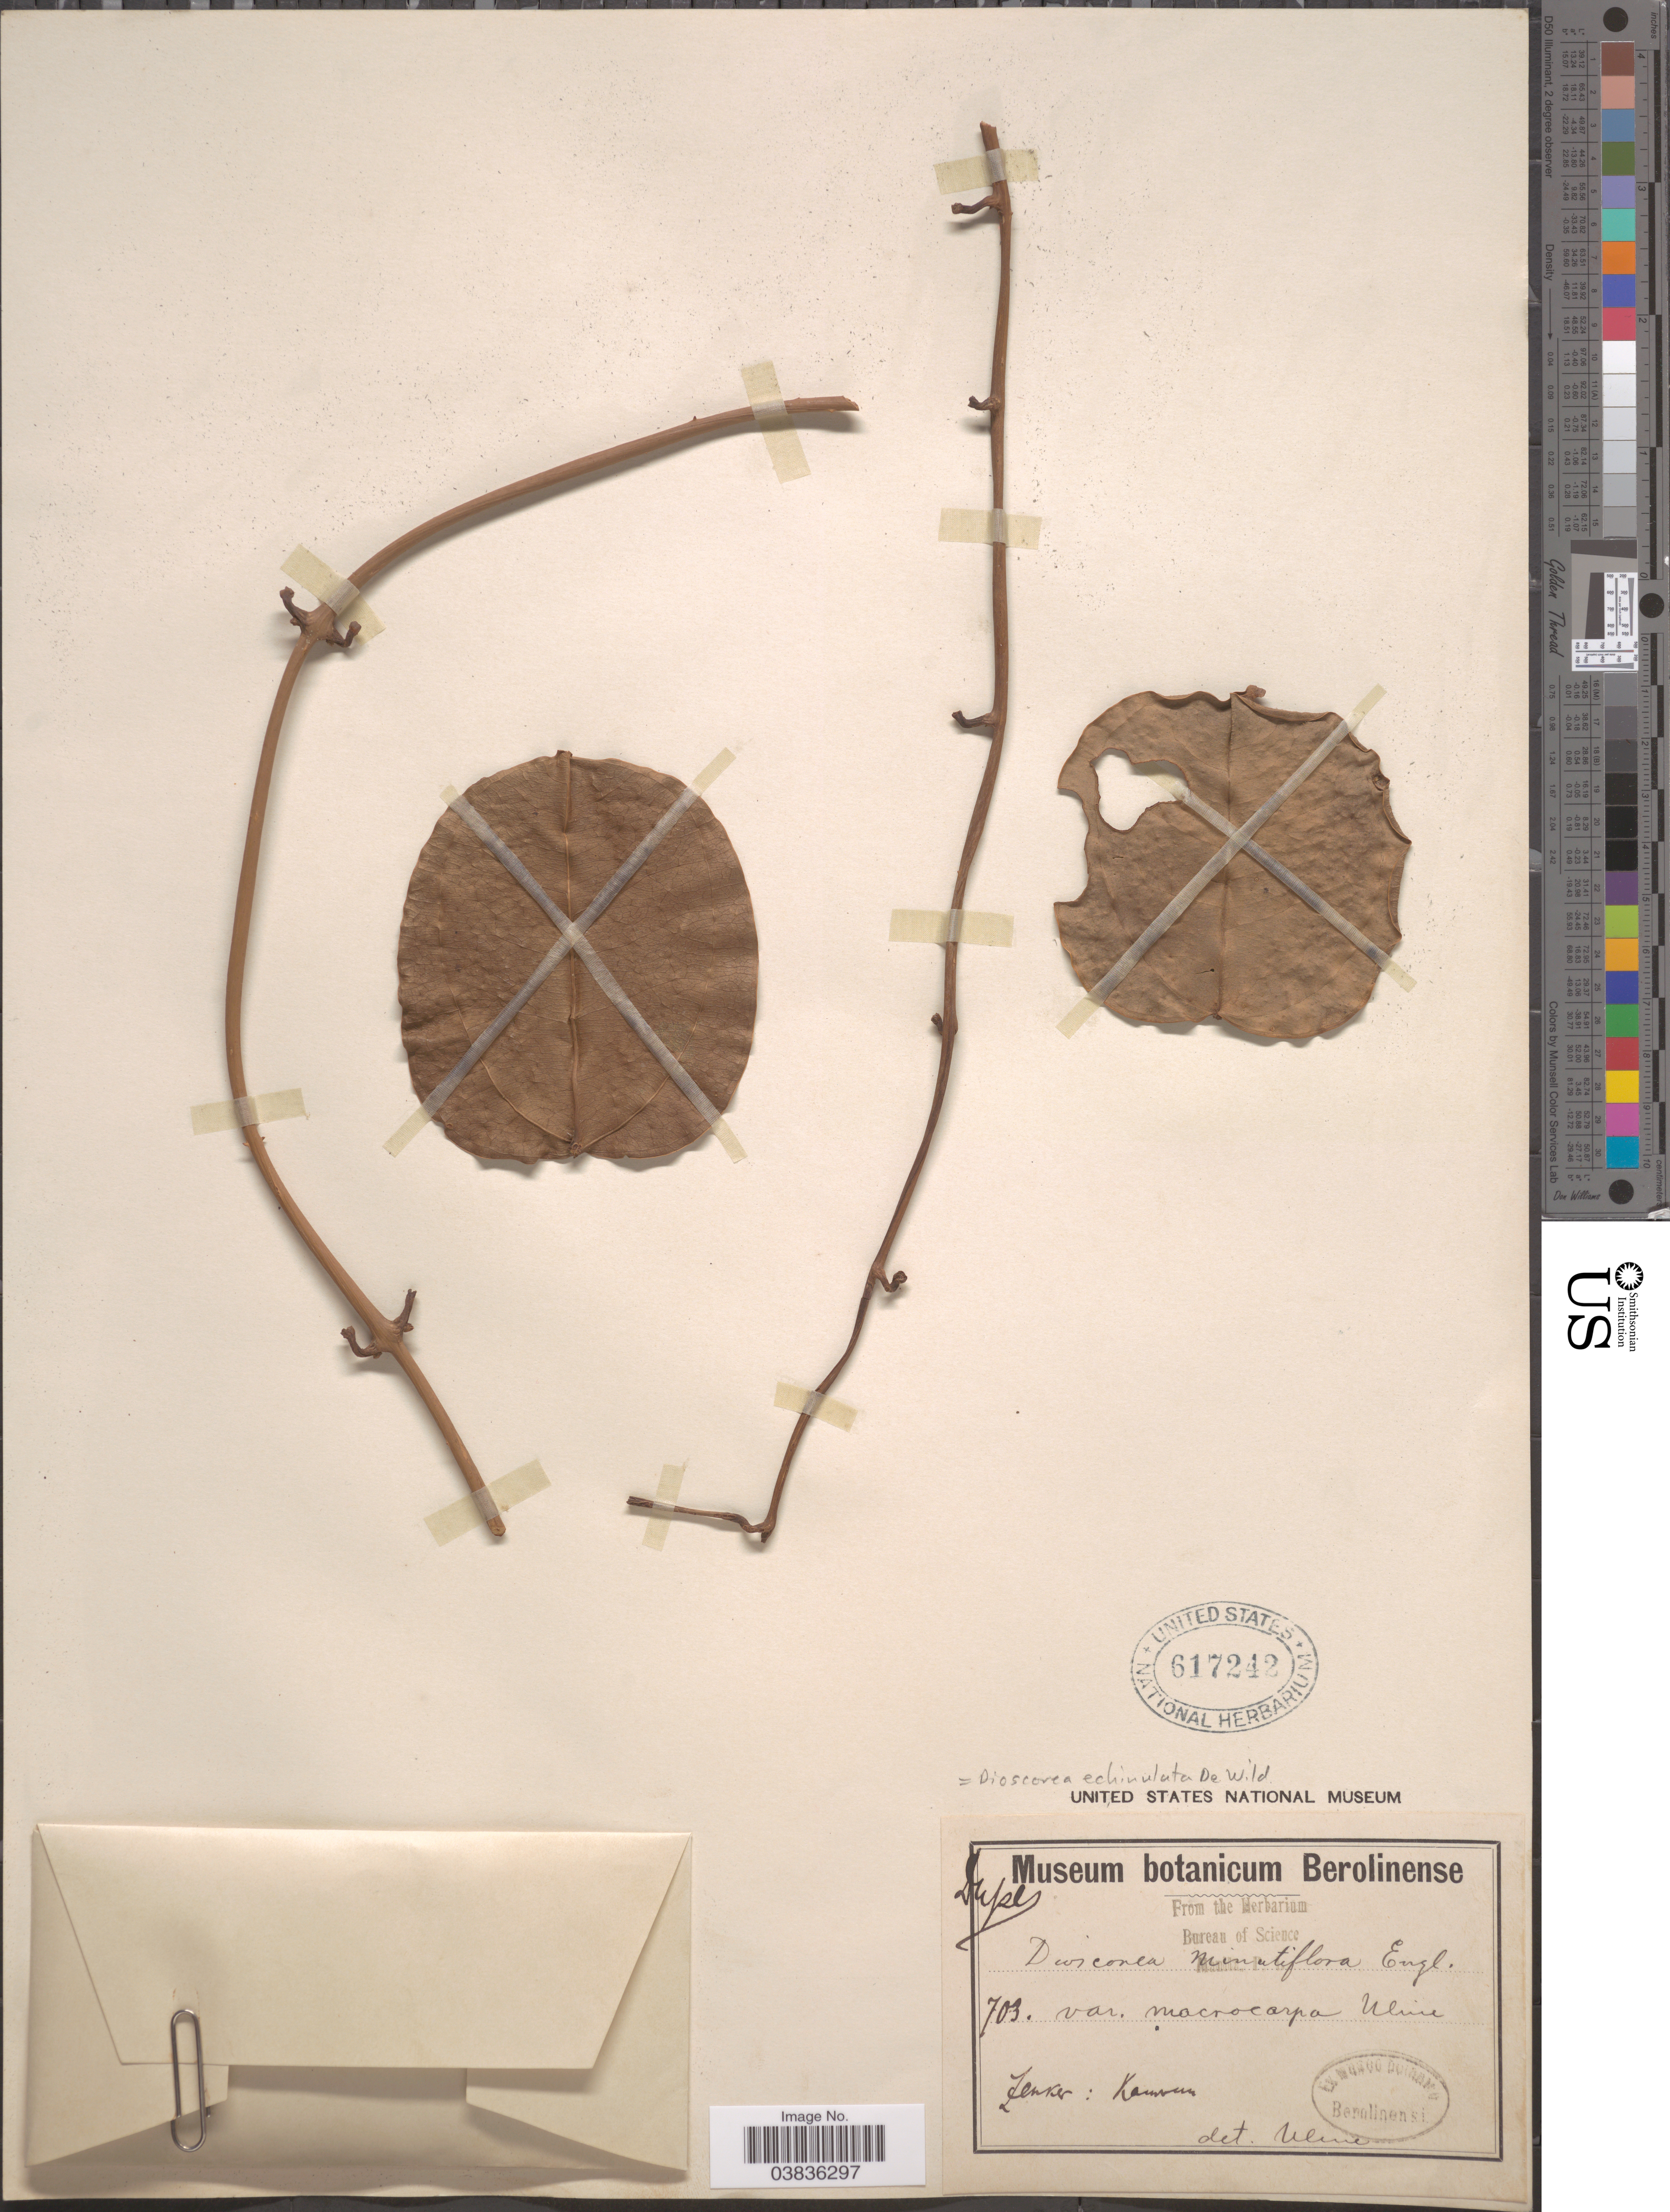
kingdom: Plantae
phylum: Tracheophyta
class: Liliopsida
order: Dioscoreales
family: Dioscoreaceae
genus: Dioscorea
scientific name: Dioscorea echinulata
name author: De Wild.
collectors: Zenker, --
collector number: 703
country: Cameroon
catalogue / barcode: US 617242